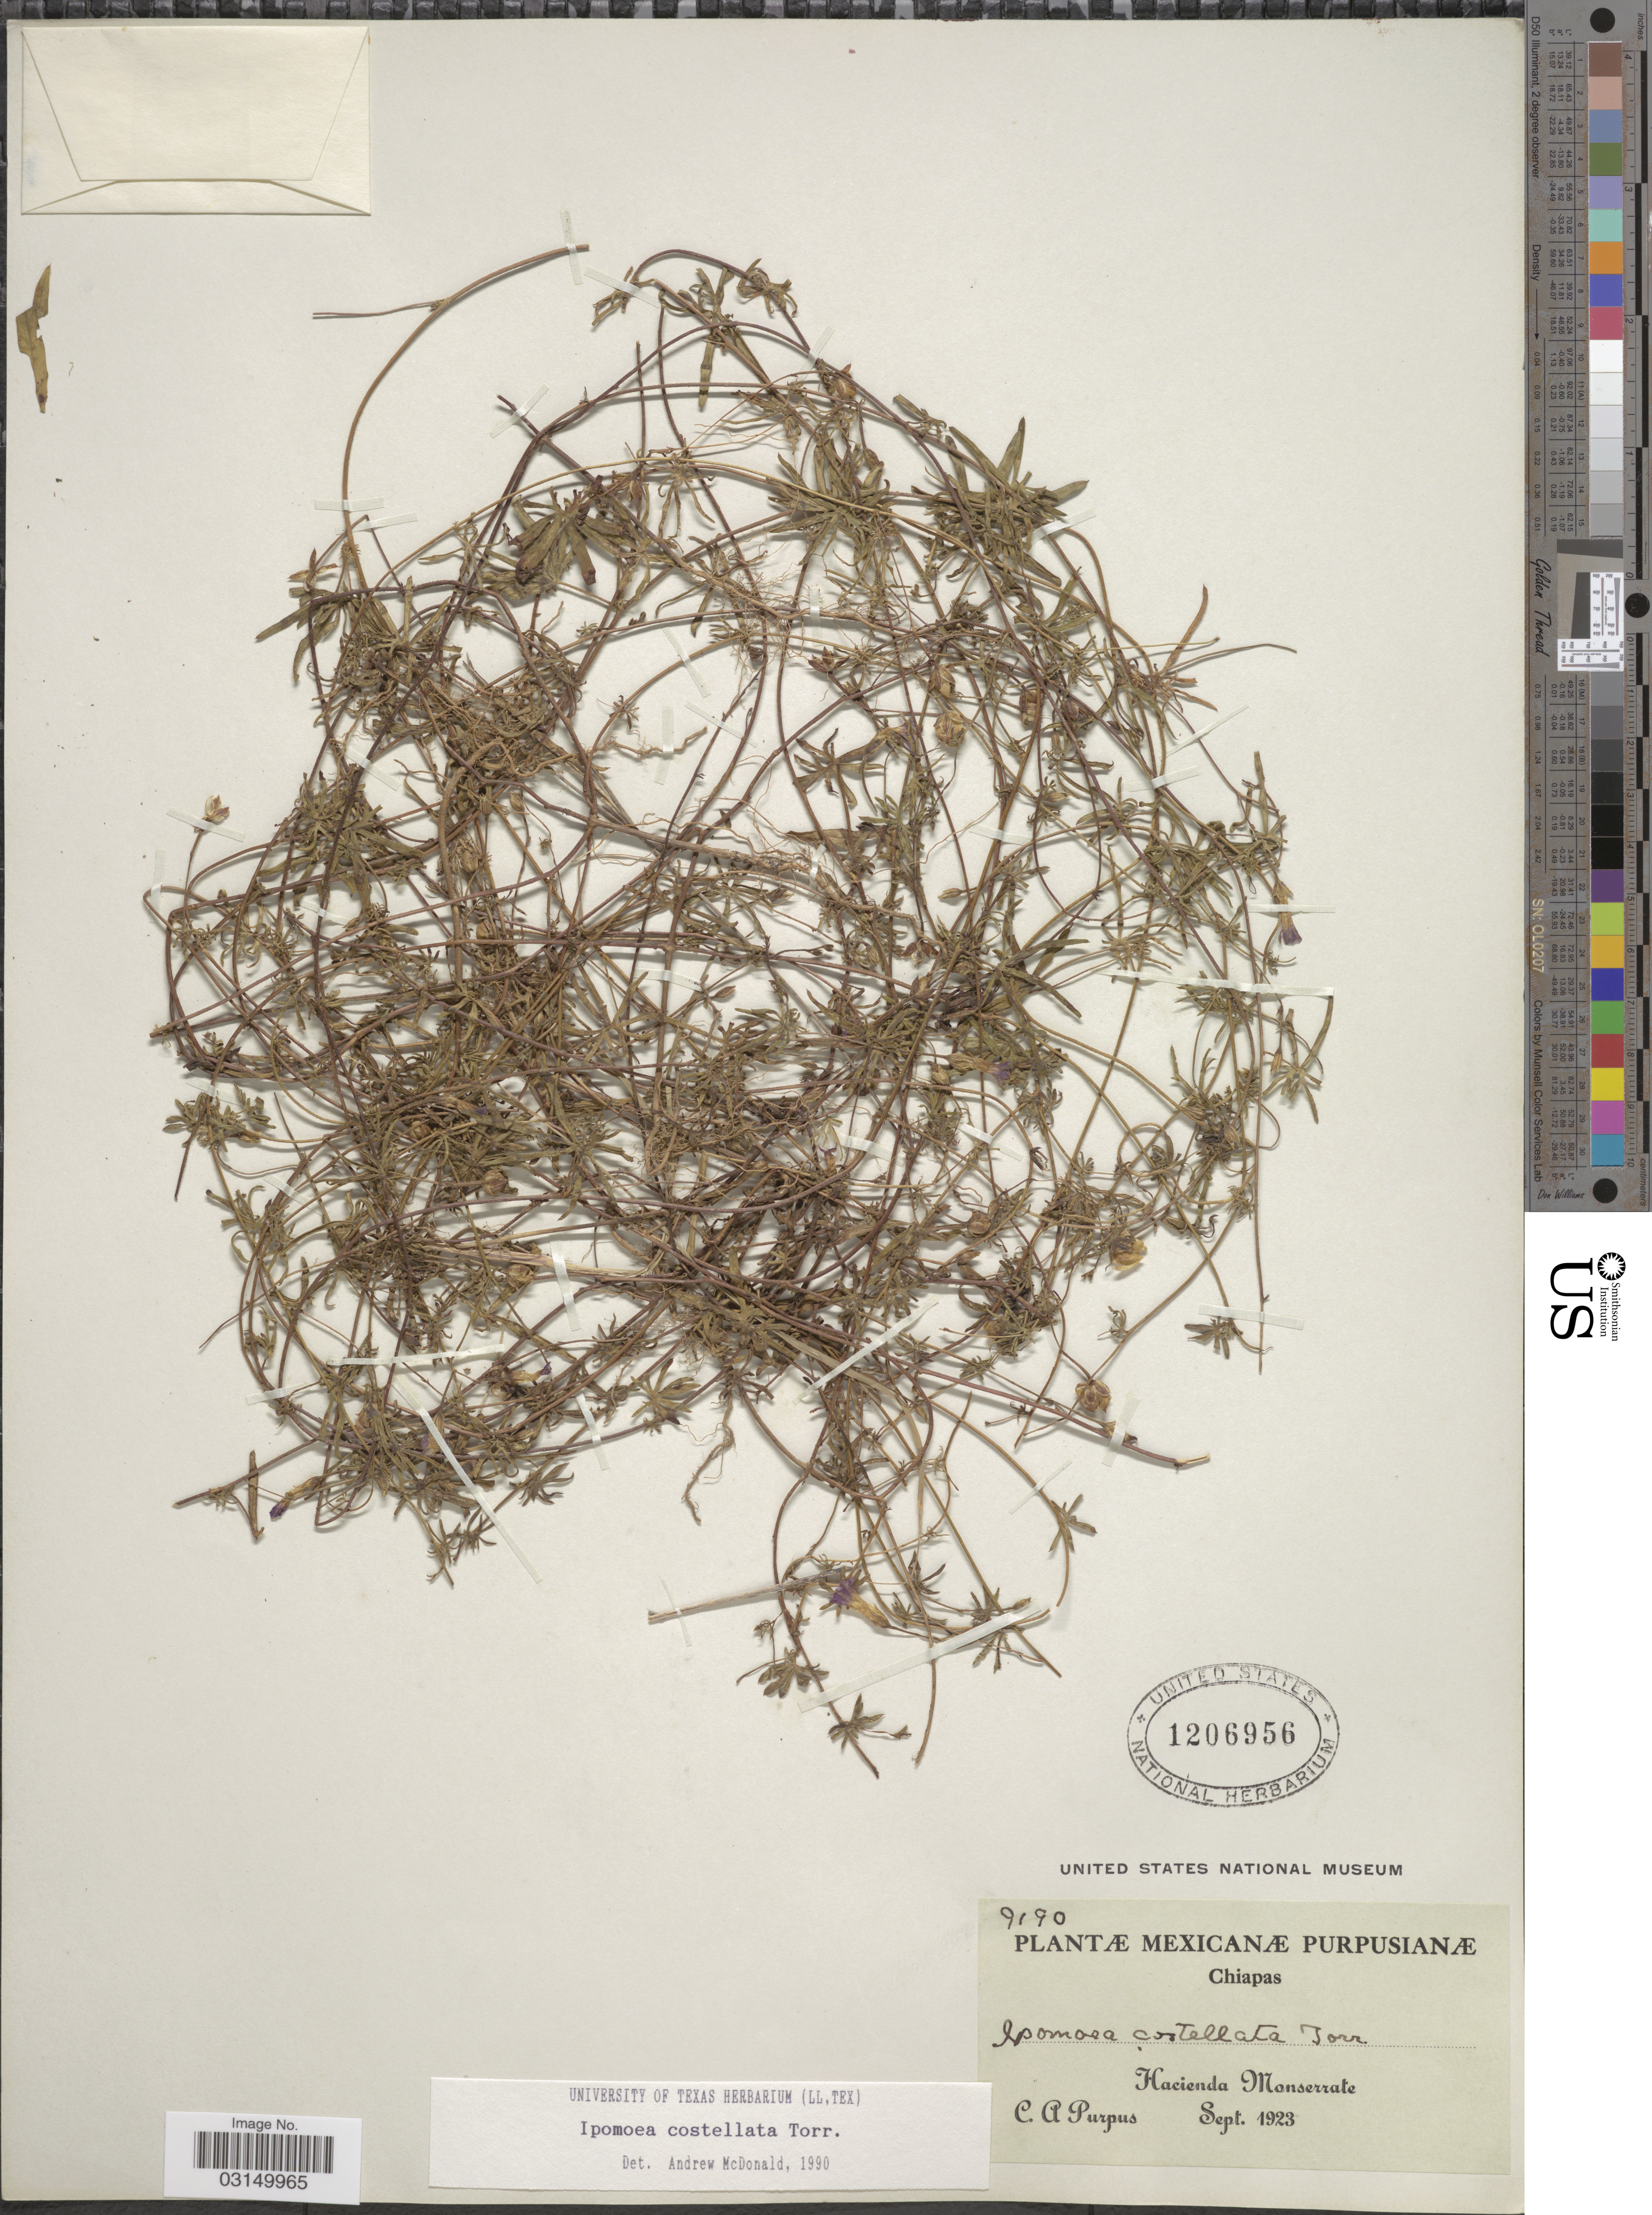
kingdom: Plantae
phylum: Tracheophyta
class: Magnoliopsida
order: Solanales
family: Convolvulaceae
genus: Ipomoea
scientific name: Ipomoea costellata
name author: Torr.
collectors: C. A. Purpus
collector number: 9190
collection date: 1923-09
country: Mexico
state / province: Chiapas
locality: Hacienda Monserrate.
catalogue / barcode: US 1206956